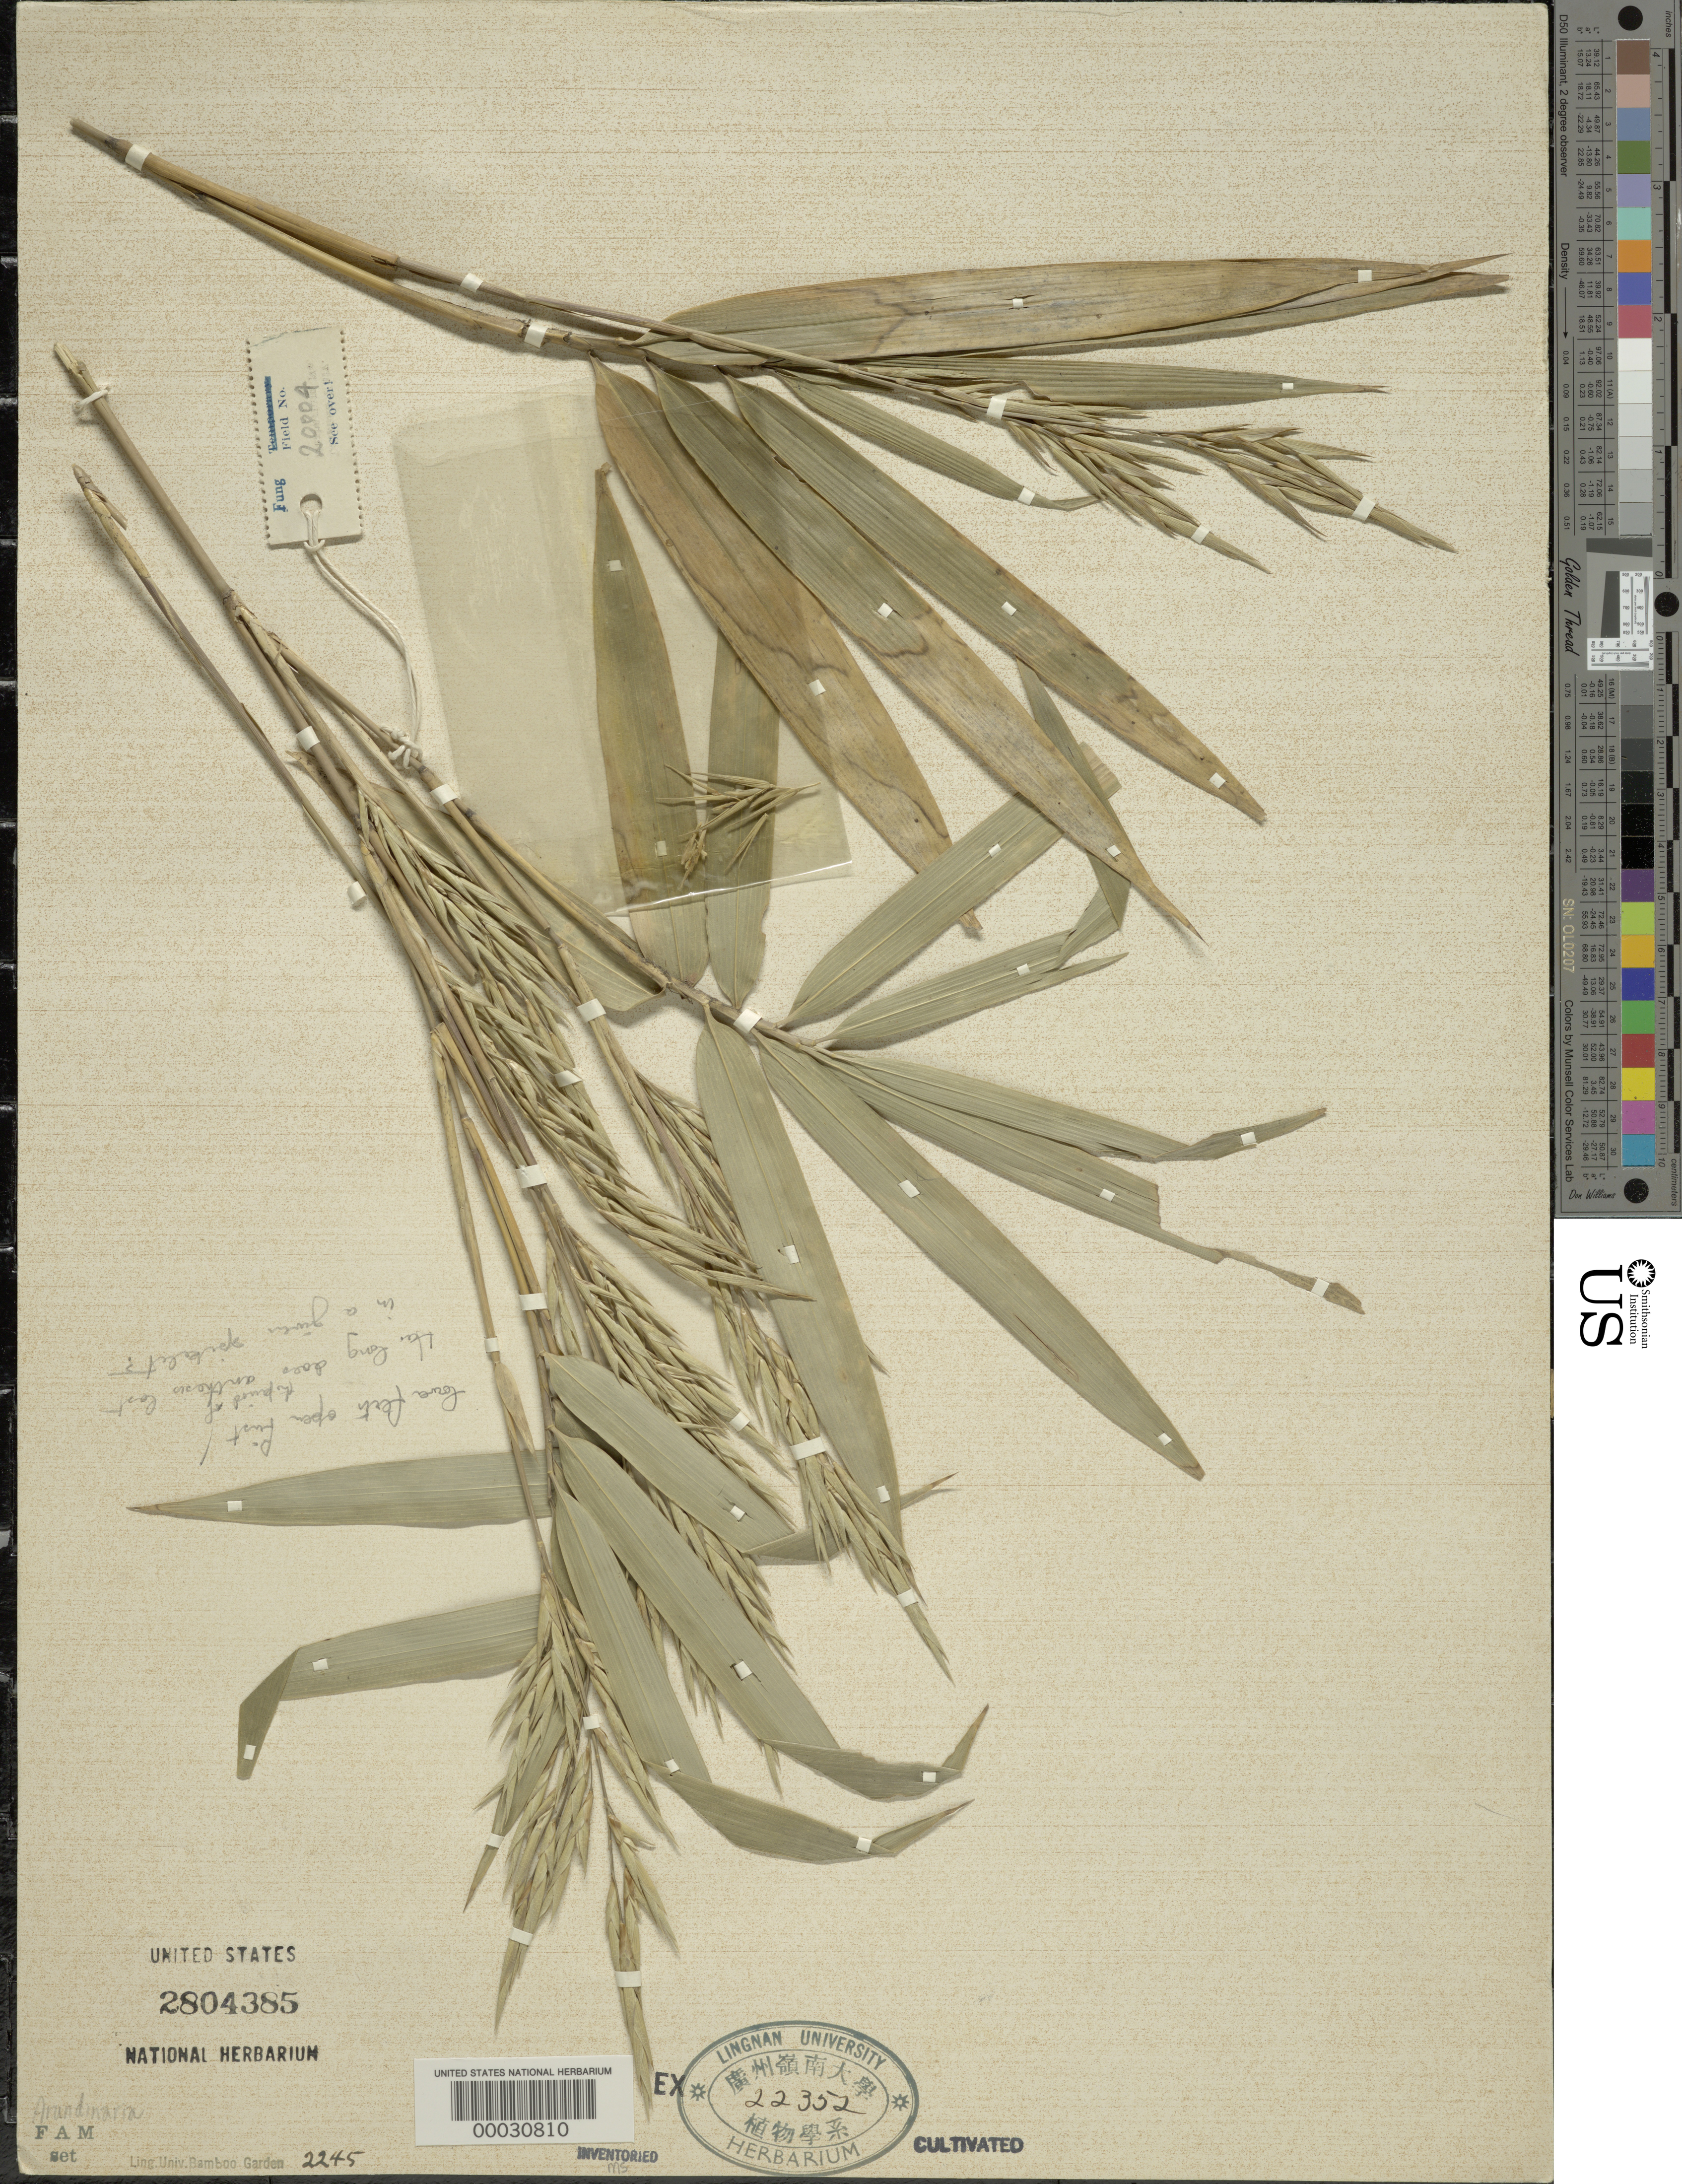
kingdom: Plantae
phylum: Tracheophyta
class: Liliopsida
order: Poales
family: Poaceae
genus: Arundinaria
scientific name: Arundinaria sp.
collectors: H. L. Fung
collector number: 20004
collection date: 1932-04-01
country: China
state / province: Guangdong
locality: Grown in Lingnan University Bamboo Garden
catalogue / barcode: US 2804385